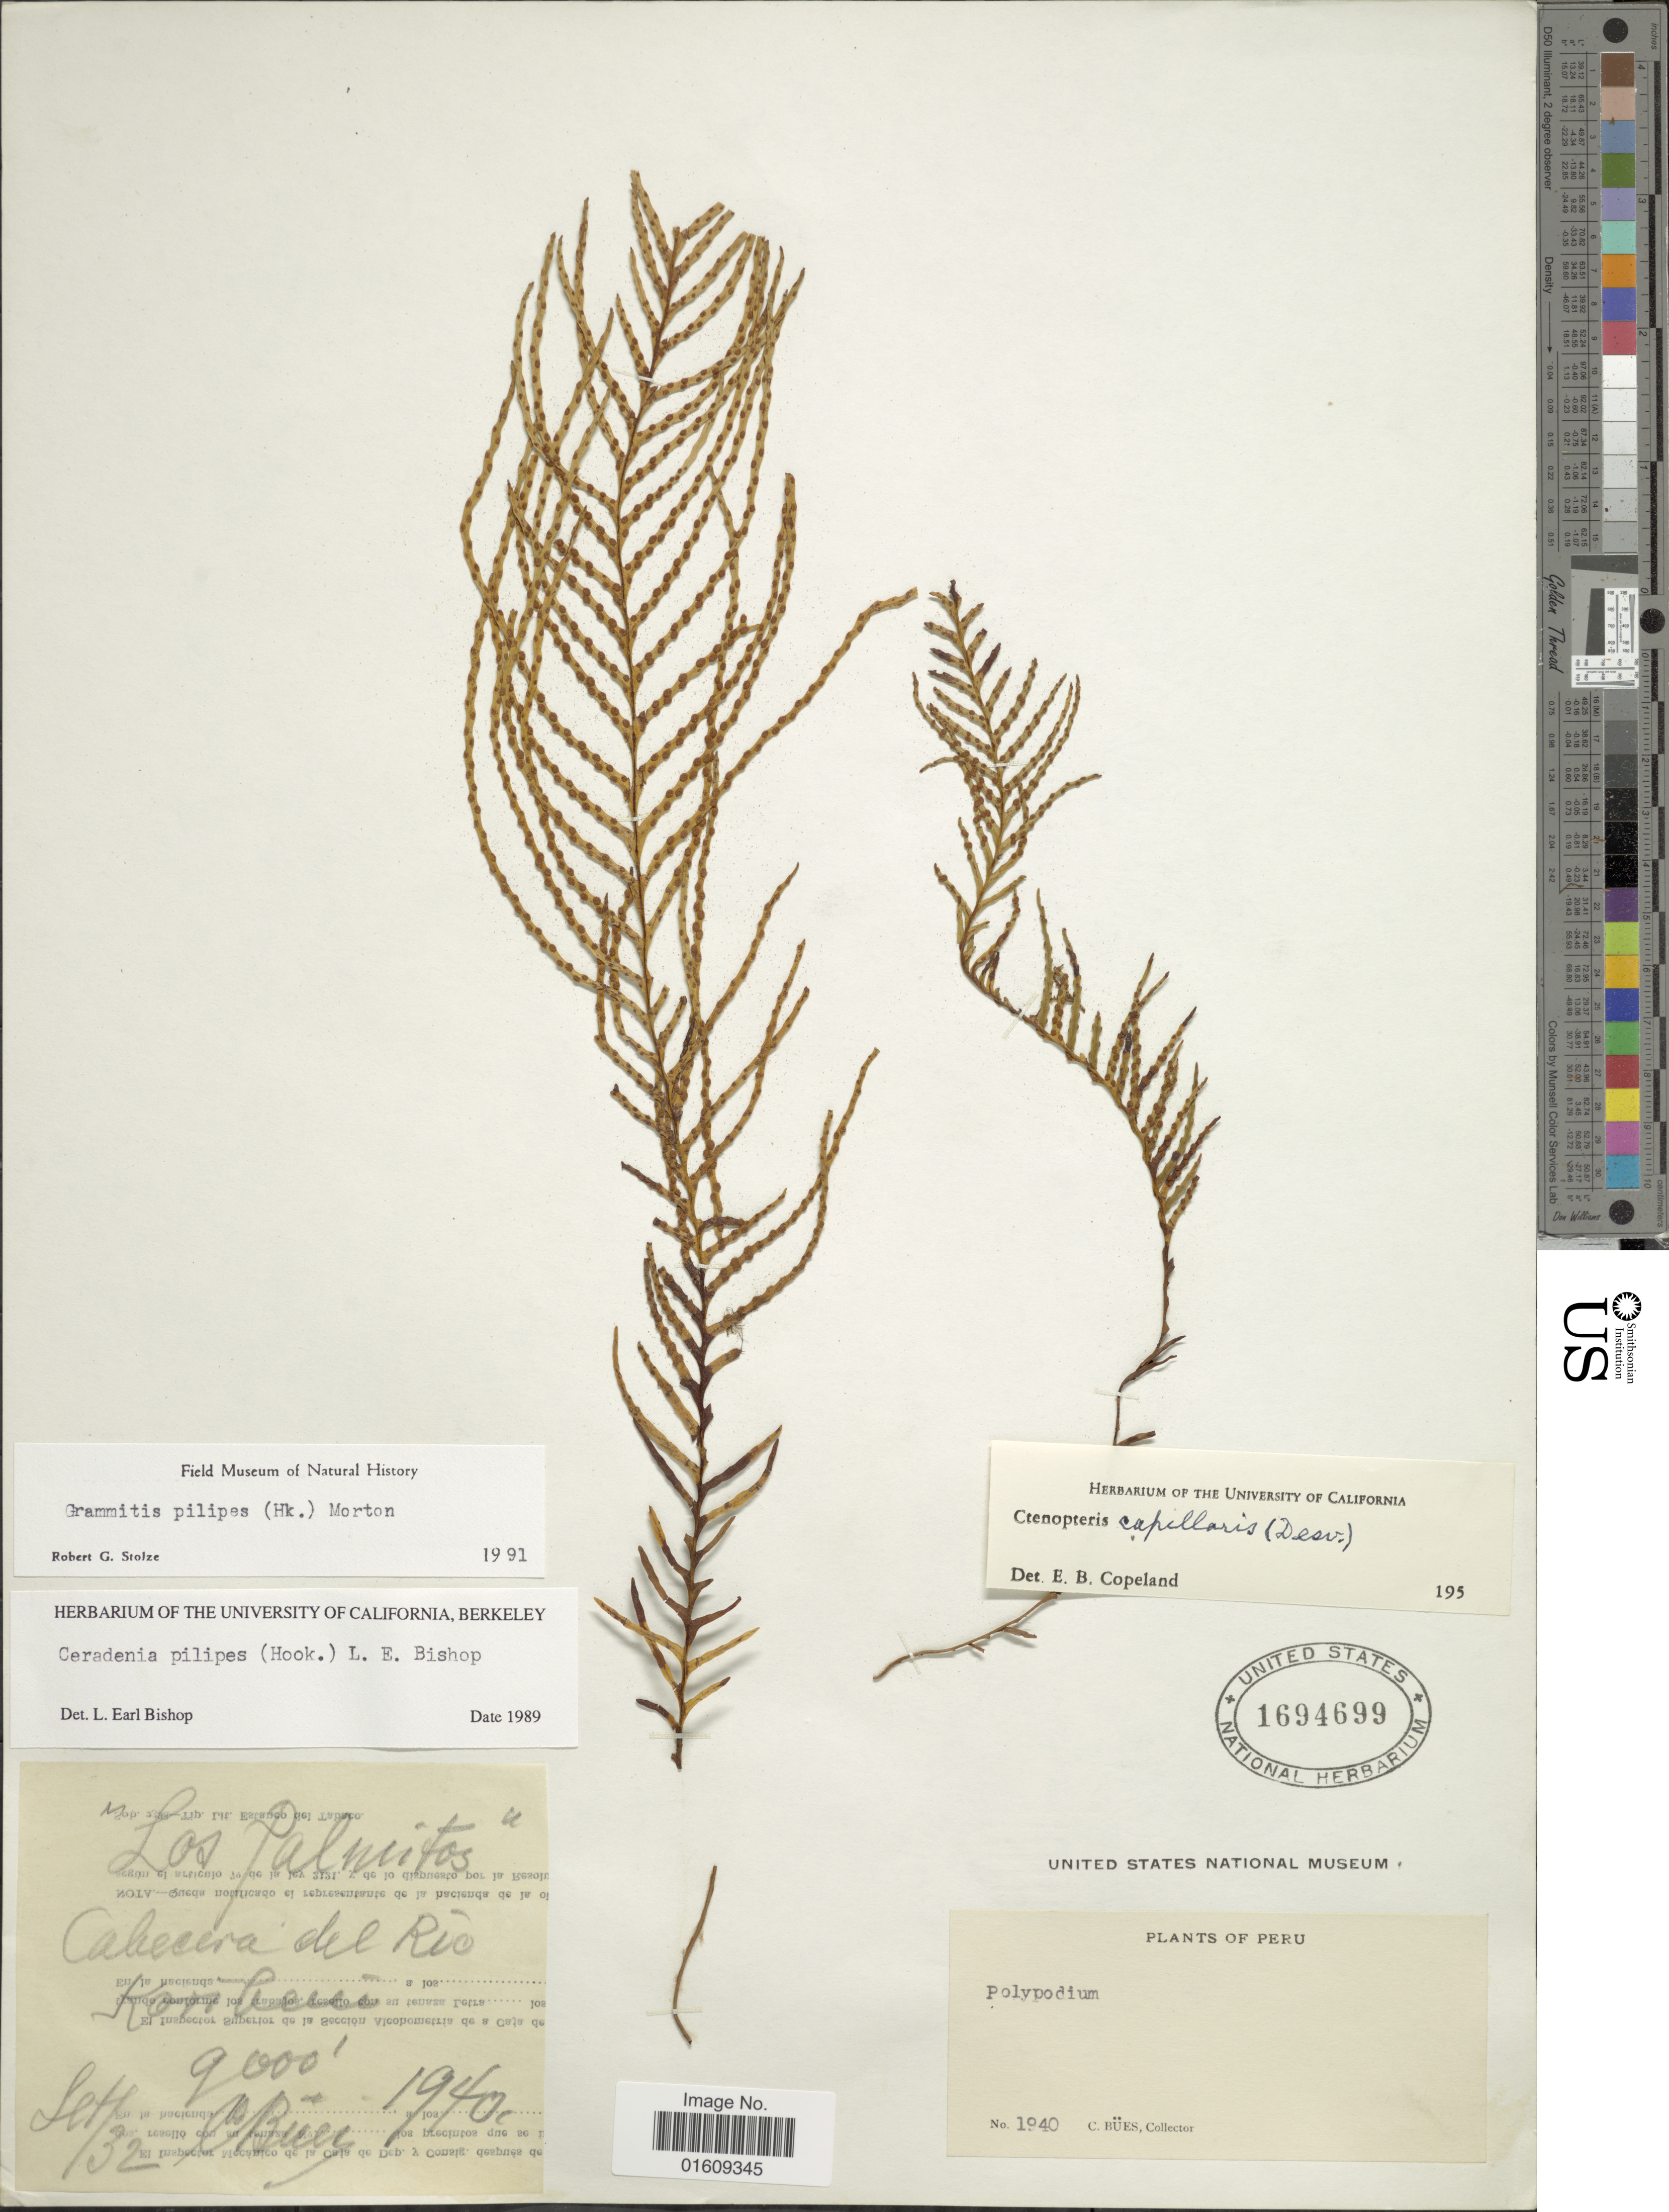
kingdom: Plantae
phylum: Tracheophyta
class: Polypodiopsida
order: Polypodiales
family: Polypodiaceae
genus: Ceradenia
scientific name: Ceradenia nubigena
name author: (Maxon) L.E. Bishop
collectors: C. Bues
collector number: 1940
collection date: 1940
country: Peru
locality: Peru, Los Palmitos, Cahecena del Río, Kon beui.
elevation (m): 2743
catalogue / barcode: US 1694699